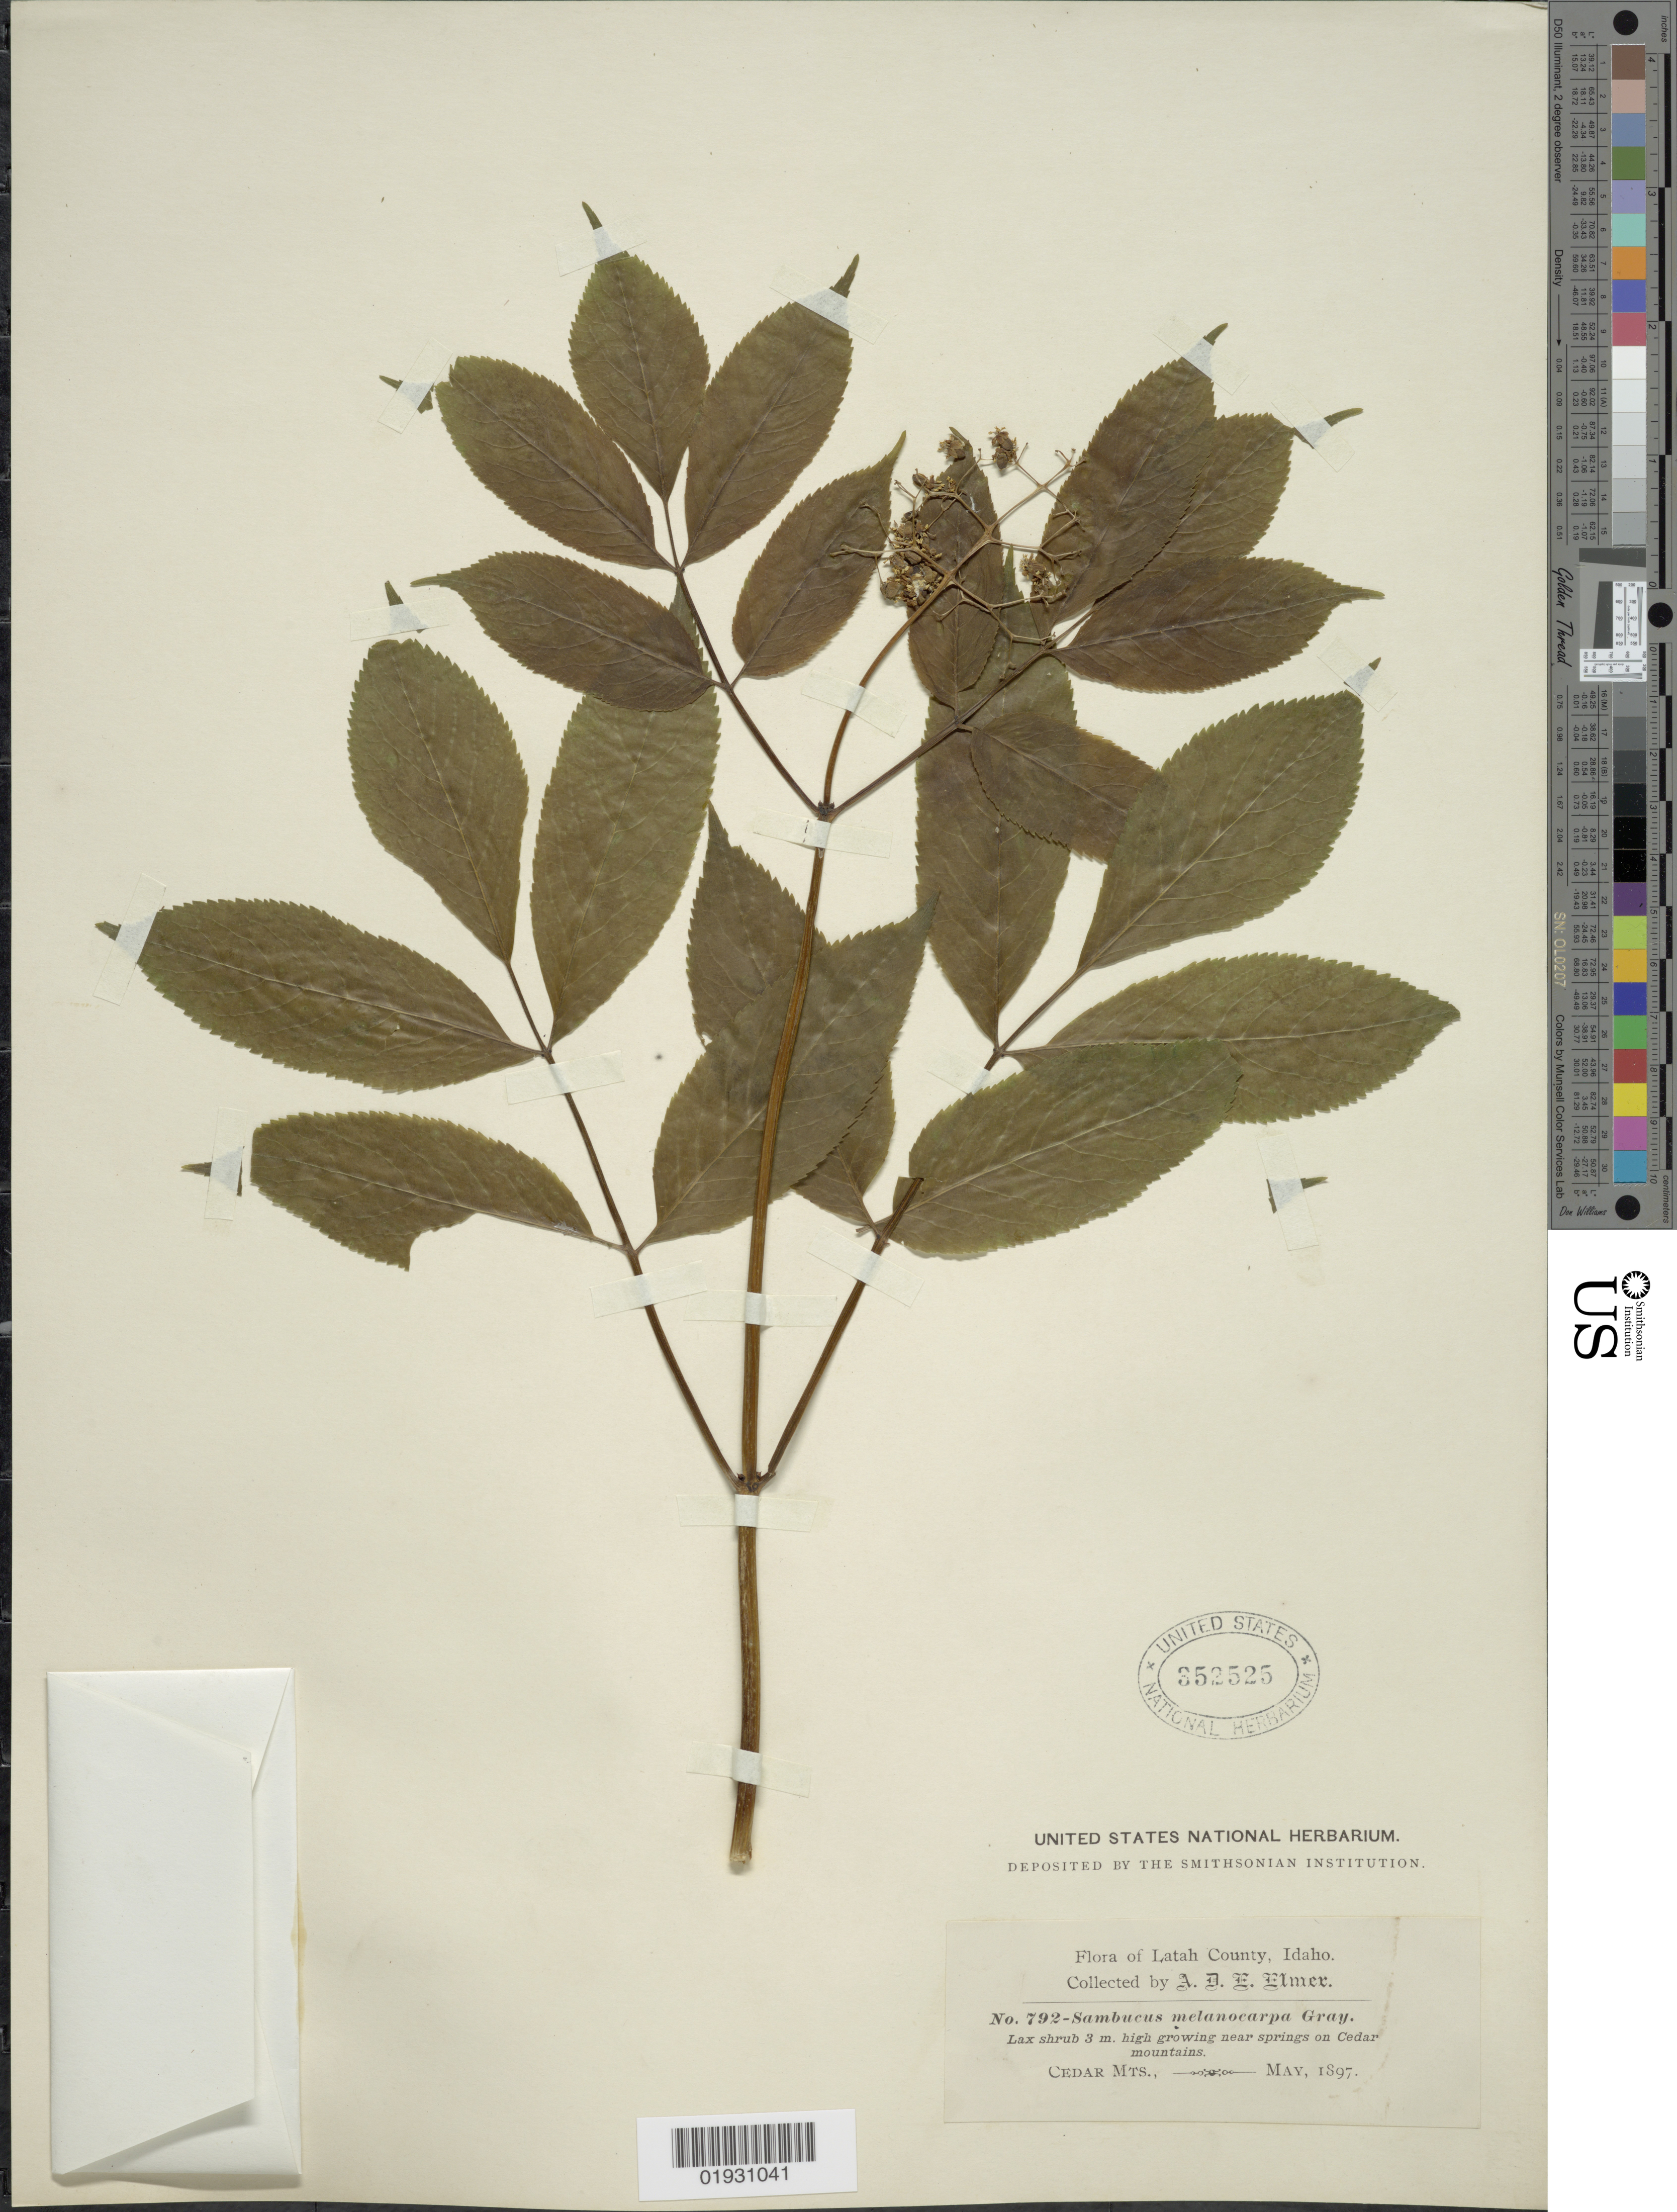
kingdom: Plantae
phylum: Tracheophyta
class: Magnoliopsida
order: Dipsacales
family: Viburnaceae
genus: Sambucus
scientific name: Sambucus melanocarpa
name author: A. Gray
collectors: A. D. E. Elmer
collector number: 792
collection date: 1897-05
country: United States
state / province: Idaho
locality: Latah County, near springs on Cedar mountains. Cedar Mts.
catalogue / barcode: US 352525